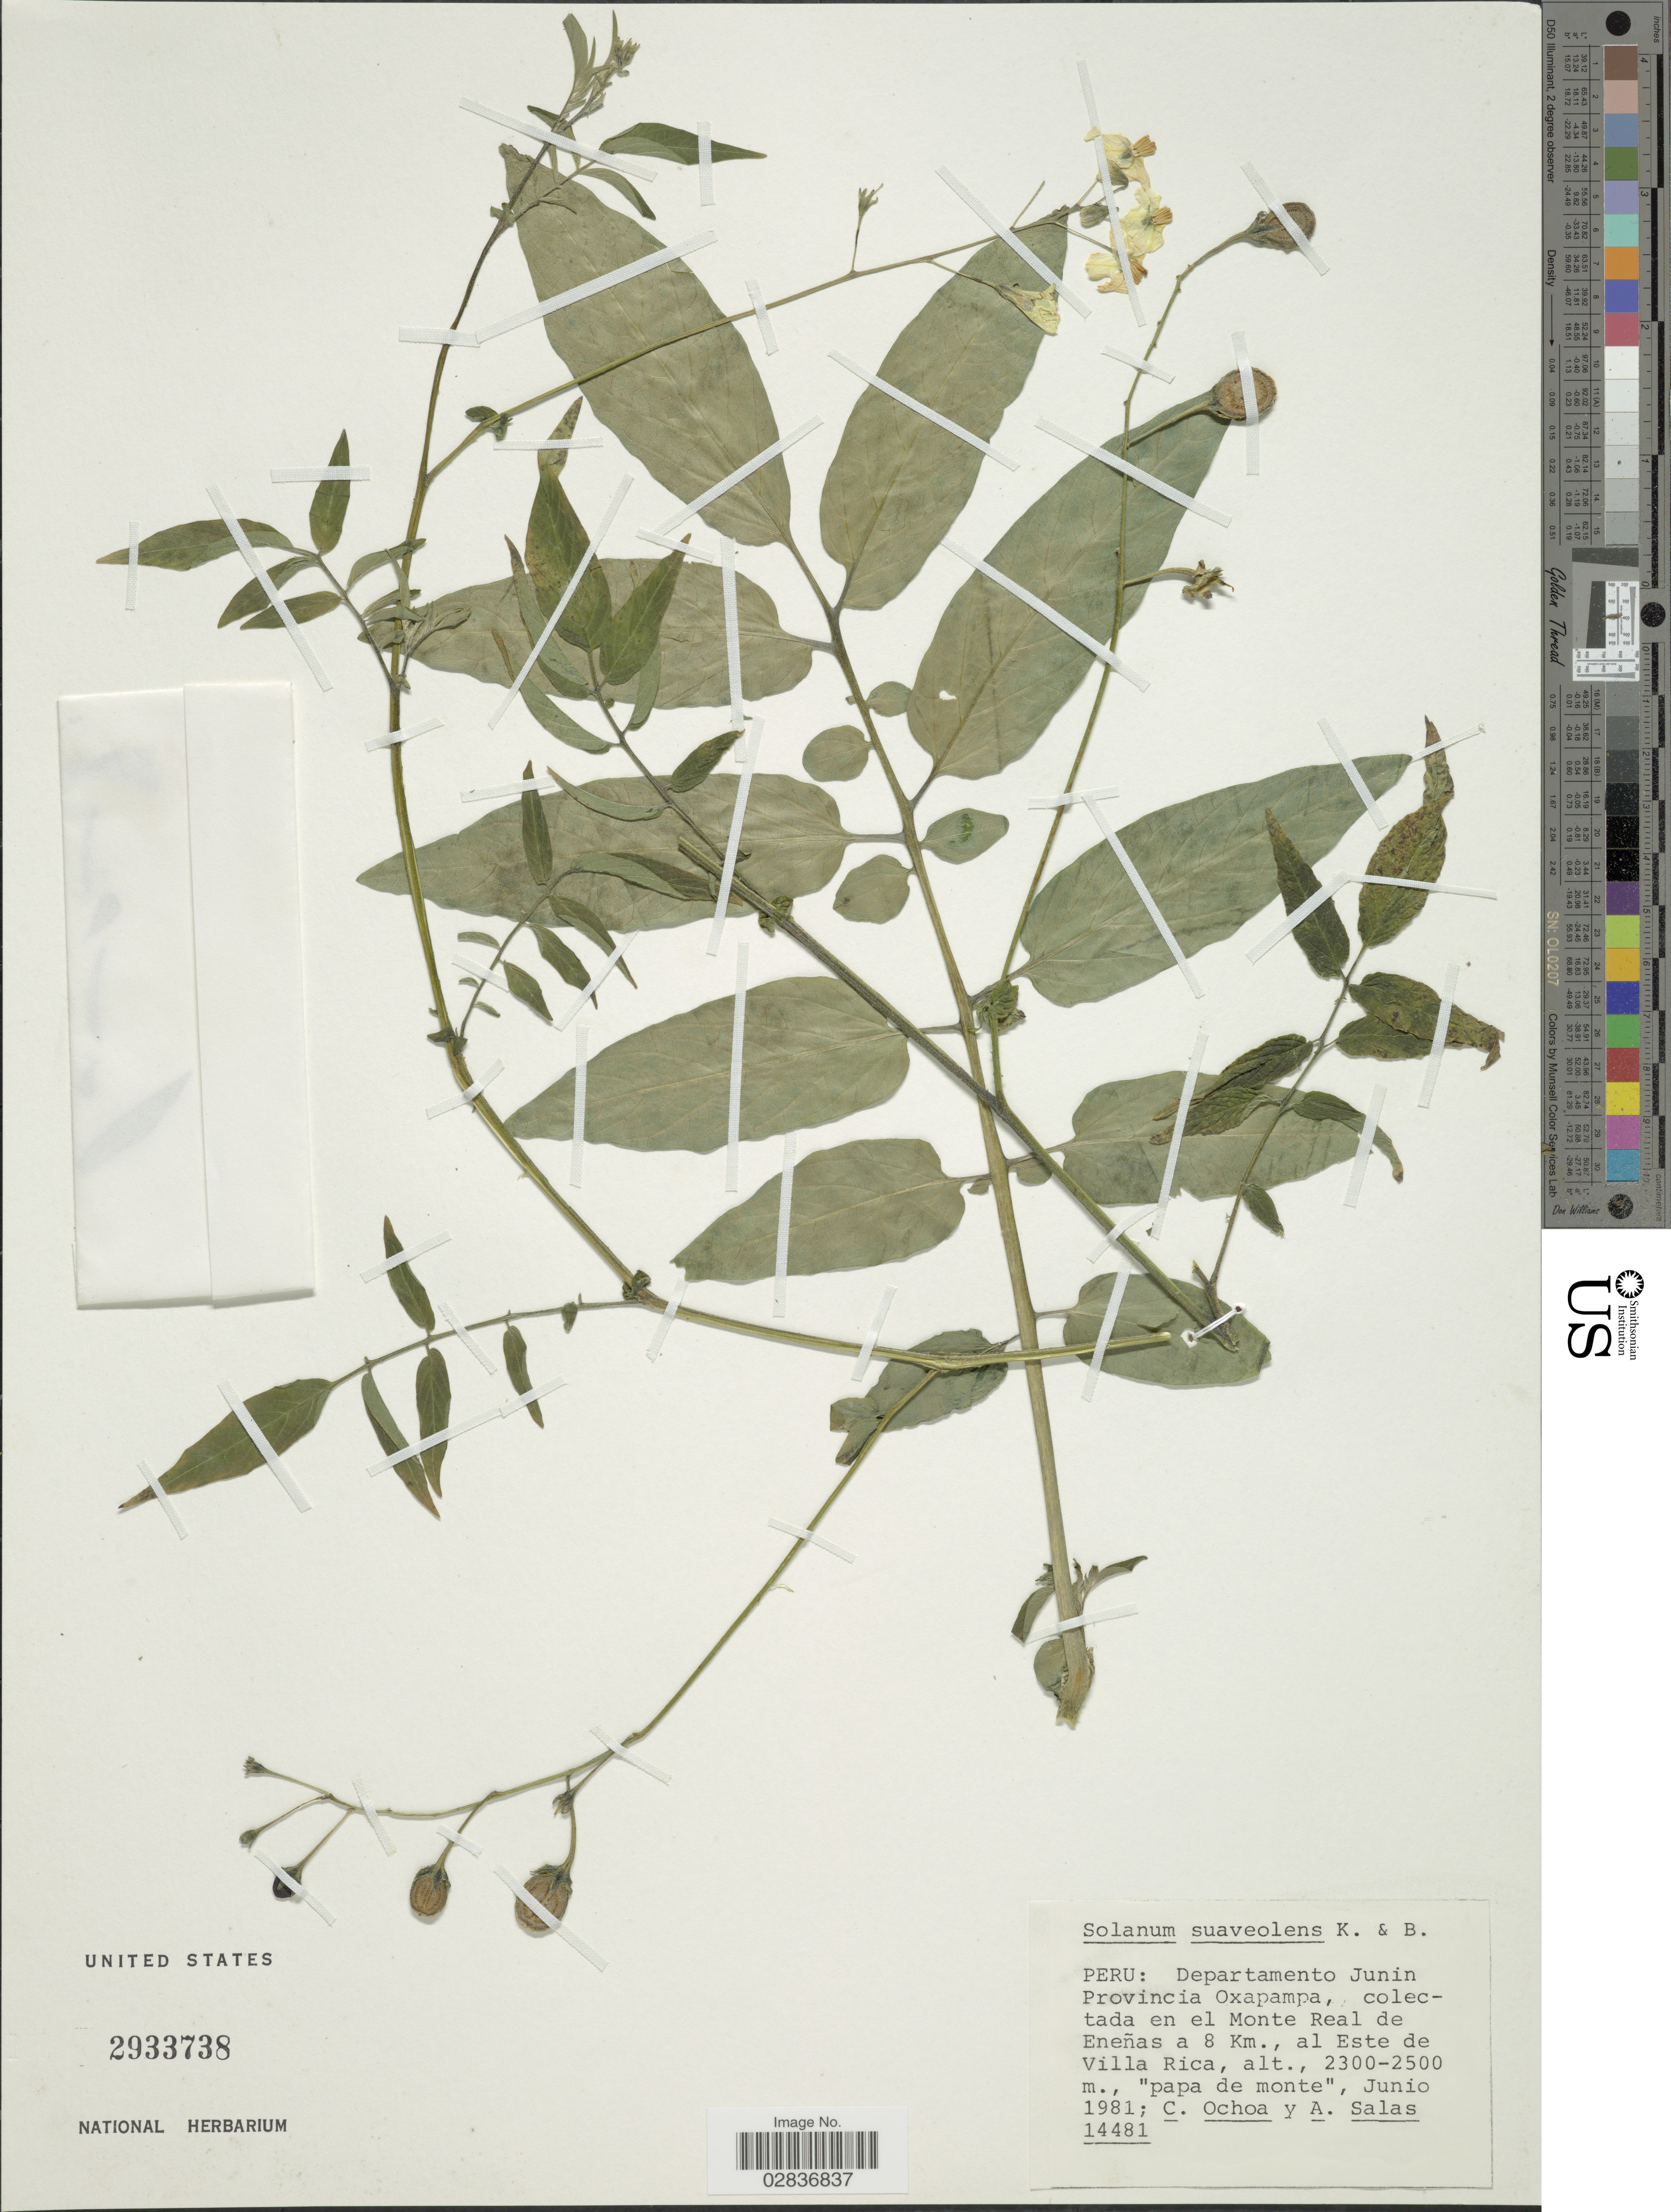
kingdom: Plantae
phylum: Tracheophyta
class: Magnoliopsida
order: Solanales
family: Solanaceae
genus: Solanum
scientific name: Solanum suaveolens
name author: Kunth & C.D. Bouché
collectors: C. Ochoa & A. Salas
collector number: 14481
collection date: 1981-06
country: Peru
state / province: Junín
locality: Departamento Junin, Provincia Oxapampa, colectada en el Monte Real de Eneñas a 8 Km., al Este de Villa Rica.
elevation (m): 2300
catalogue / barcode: US 2933738